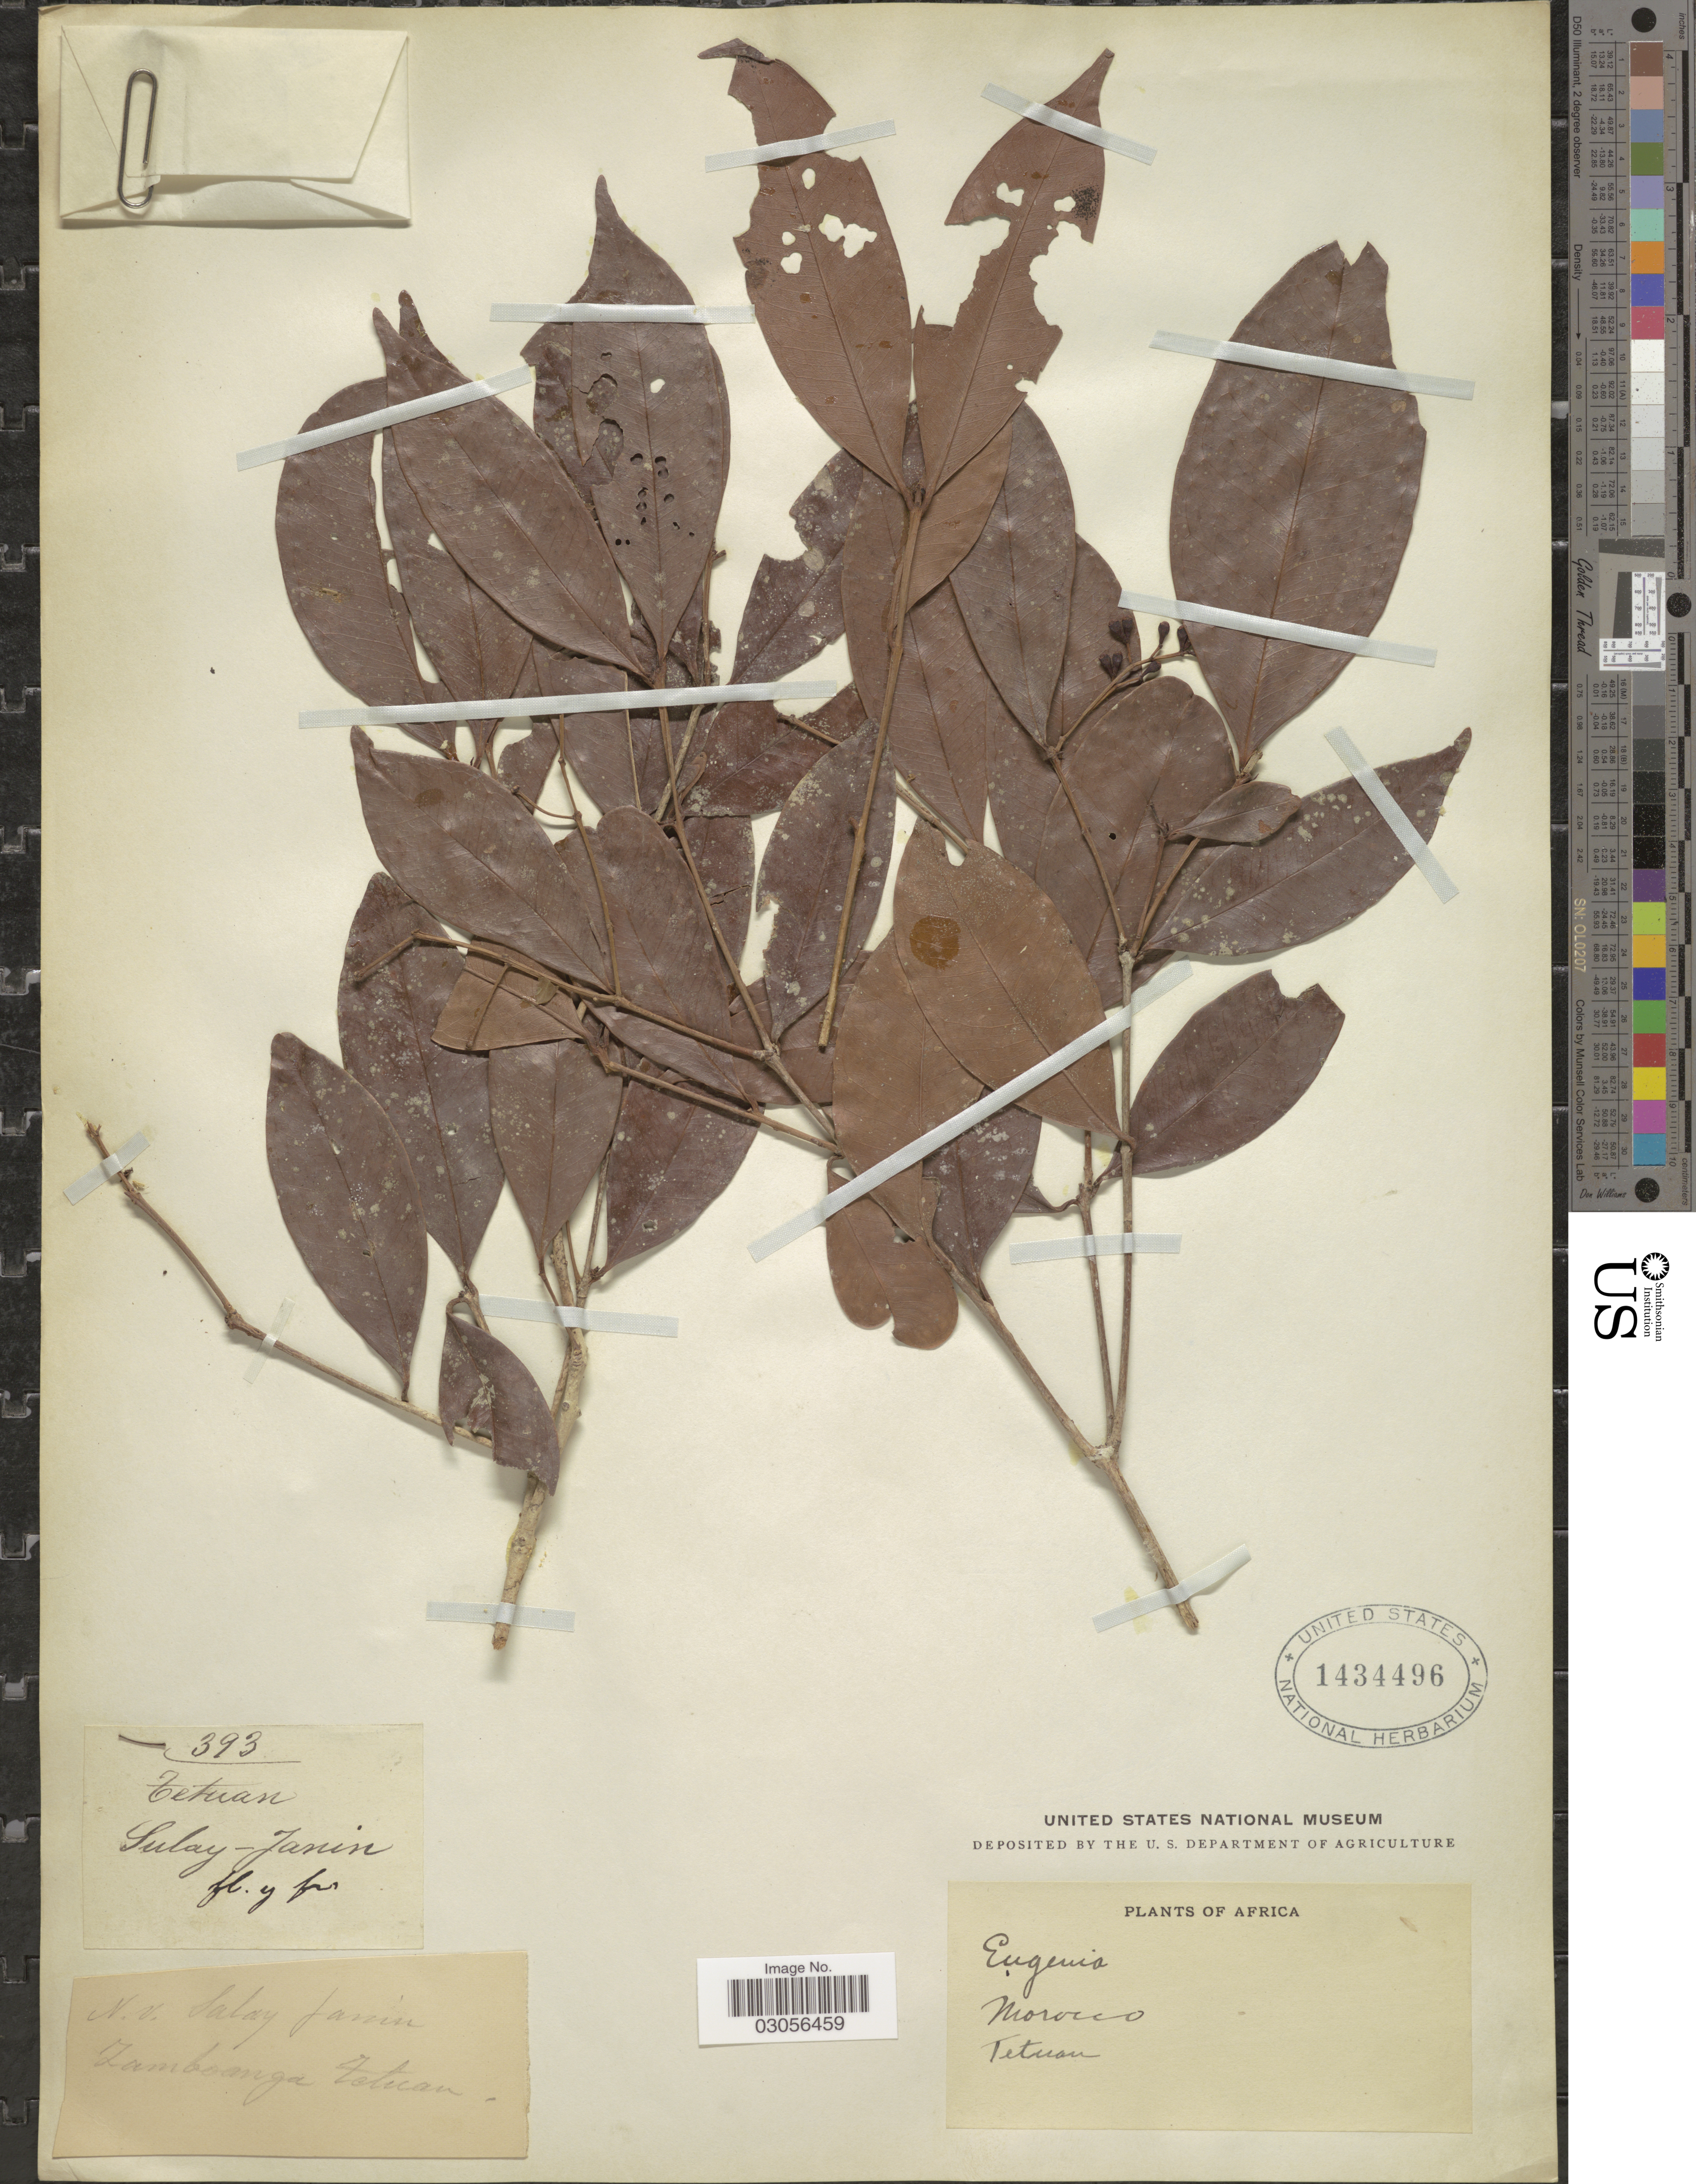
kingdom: Plantae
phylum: Tracheophyta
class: Magnoliopsida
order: Myrtales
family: Myrtaceae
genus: Eugenia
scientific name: Eugenia sp.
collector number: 393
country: Morocco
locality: Zamboanga Tetuan.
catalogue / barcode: US 1434496